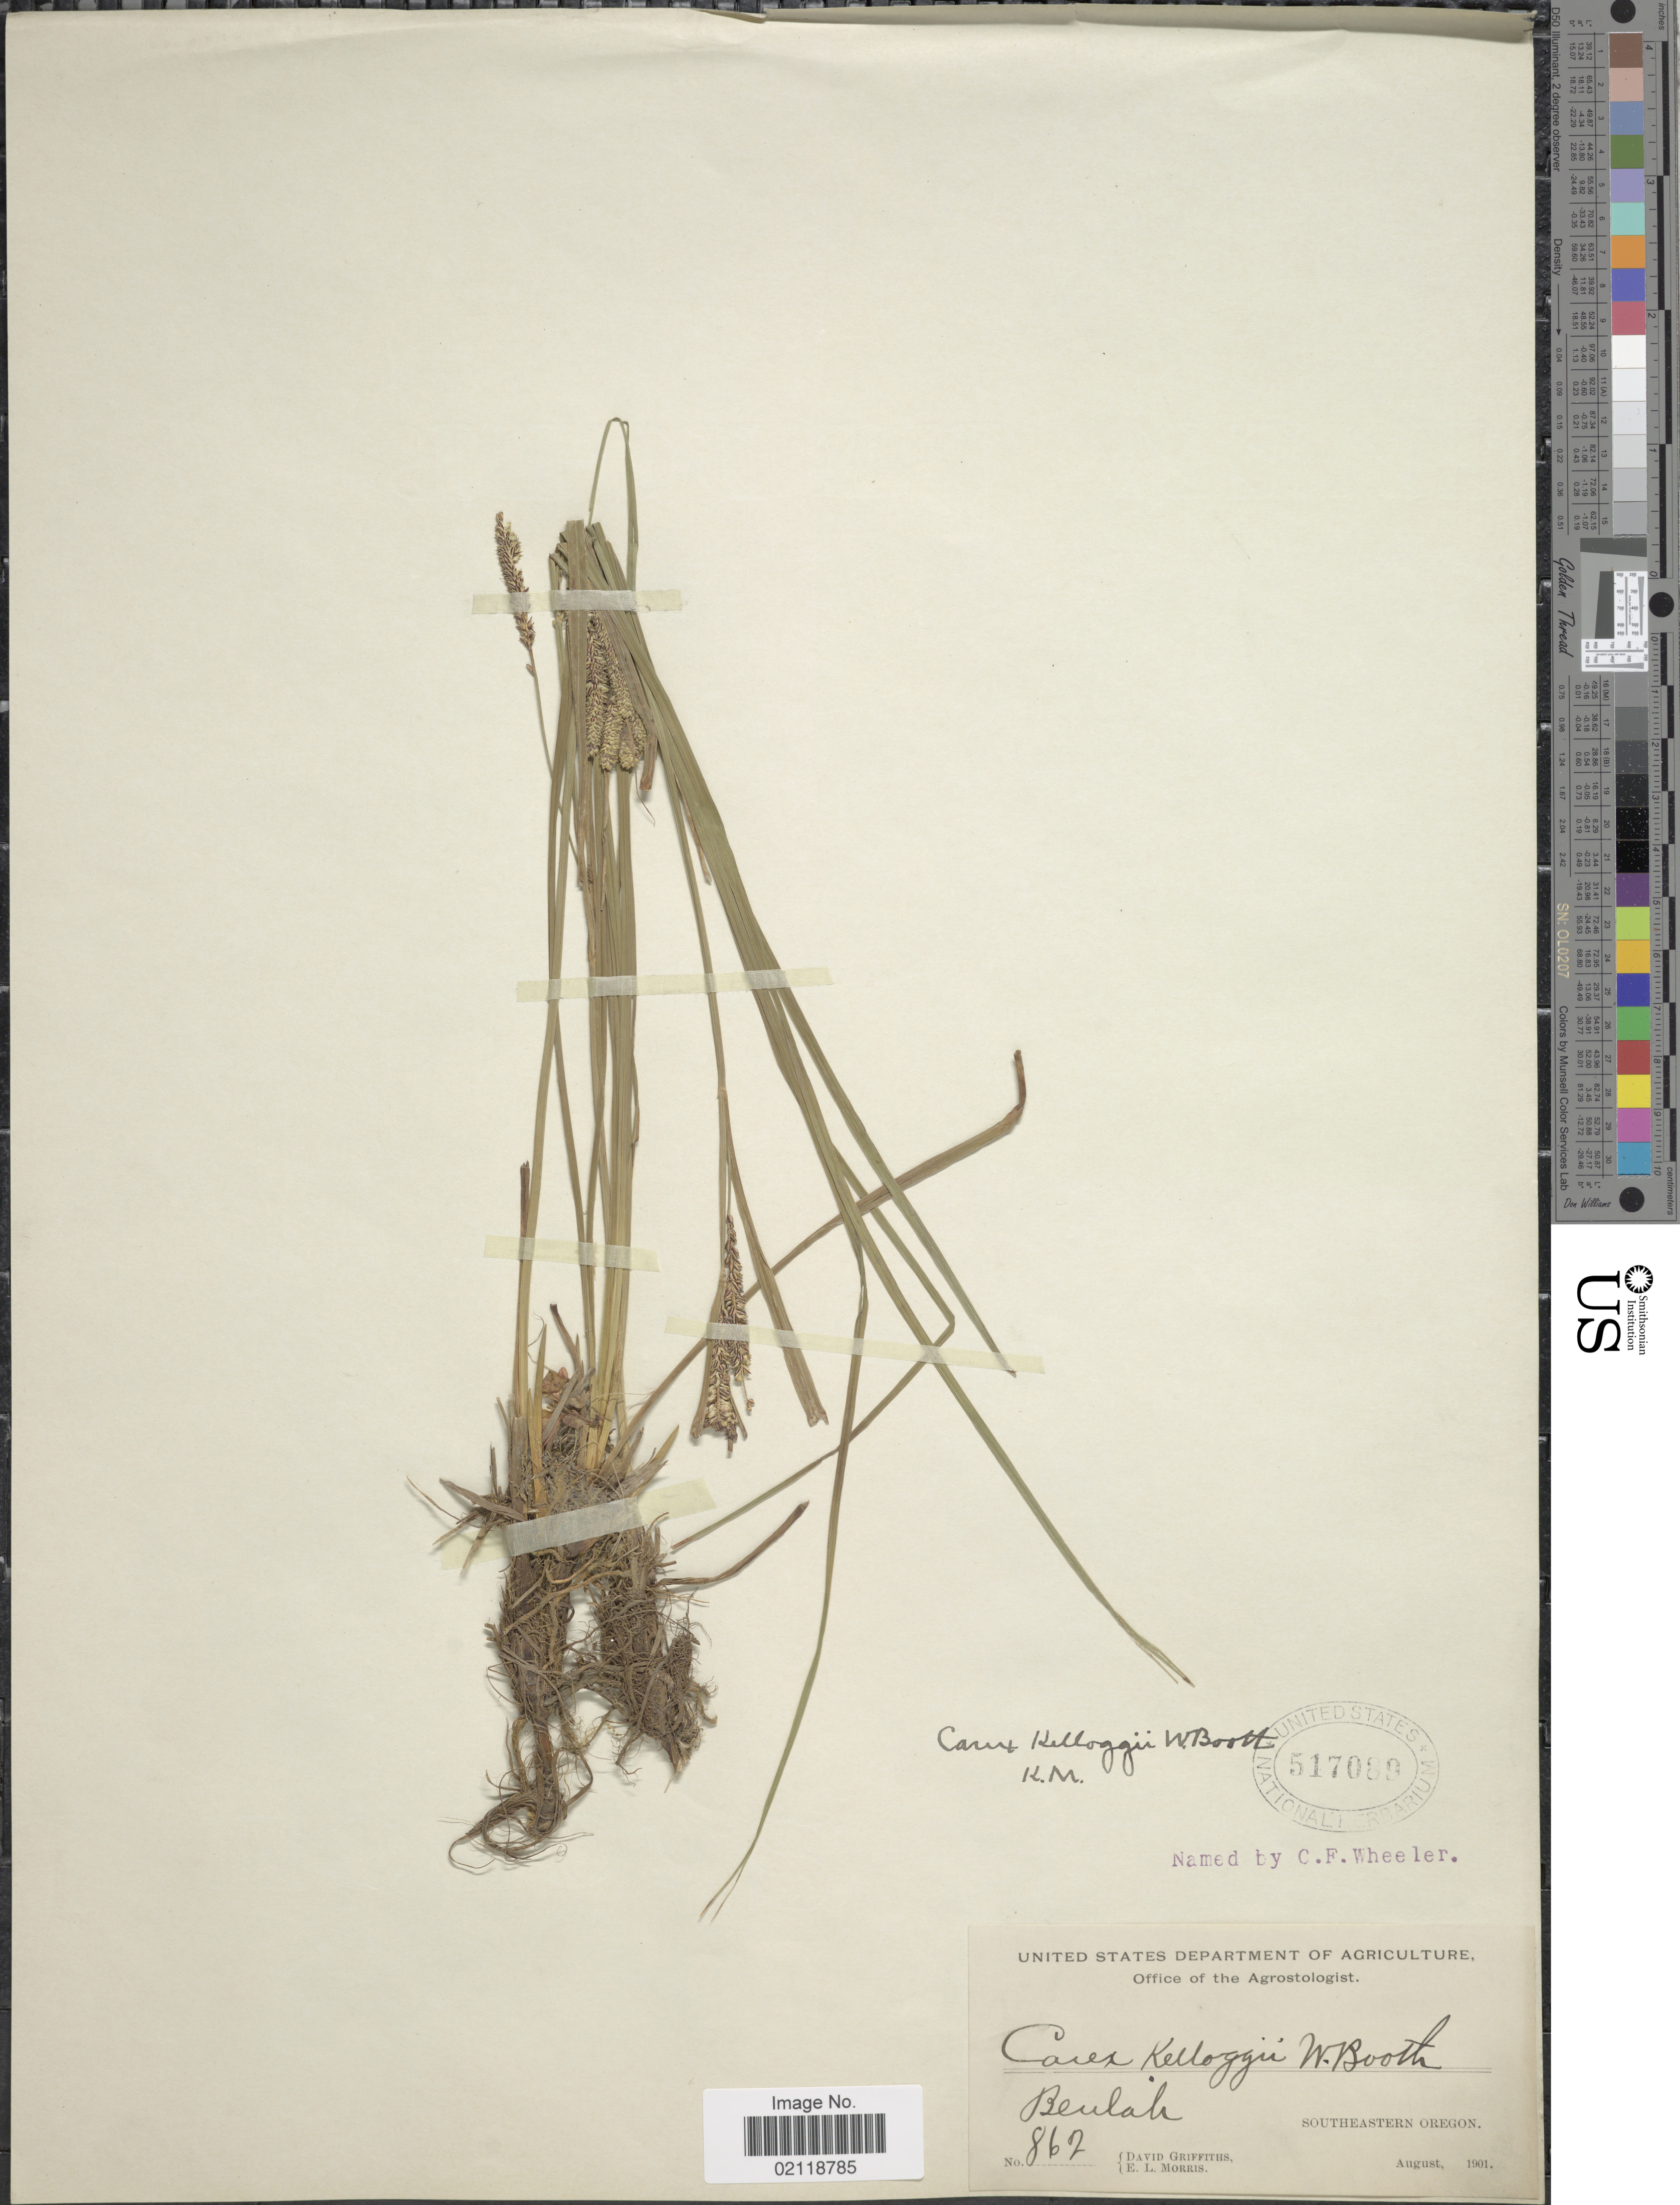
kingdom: Plantae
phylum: Tracheophyta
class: Liliopsida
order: Poales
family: Cyperaceae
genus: Carex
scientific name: Carex kelloggii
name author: W. Boott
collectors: D. Griffiths & E. Morris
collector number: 862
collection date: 1901-08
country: United States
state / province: Oregon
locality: Beulah, Southeastern Oregon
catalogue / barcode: US 517089